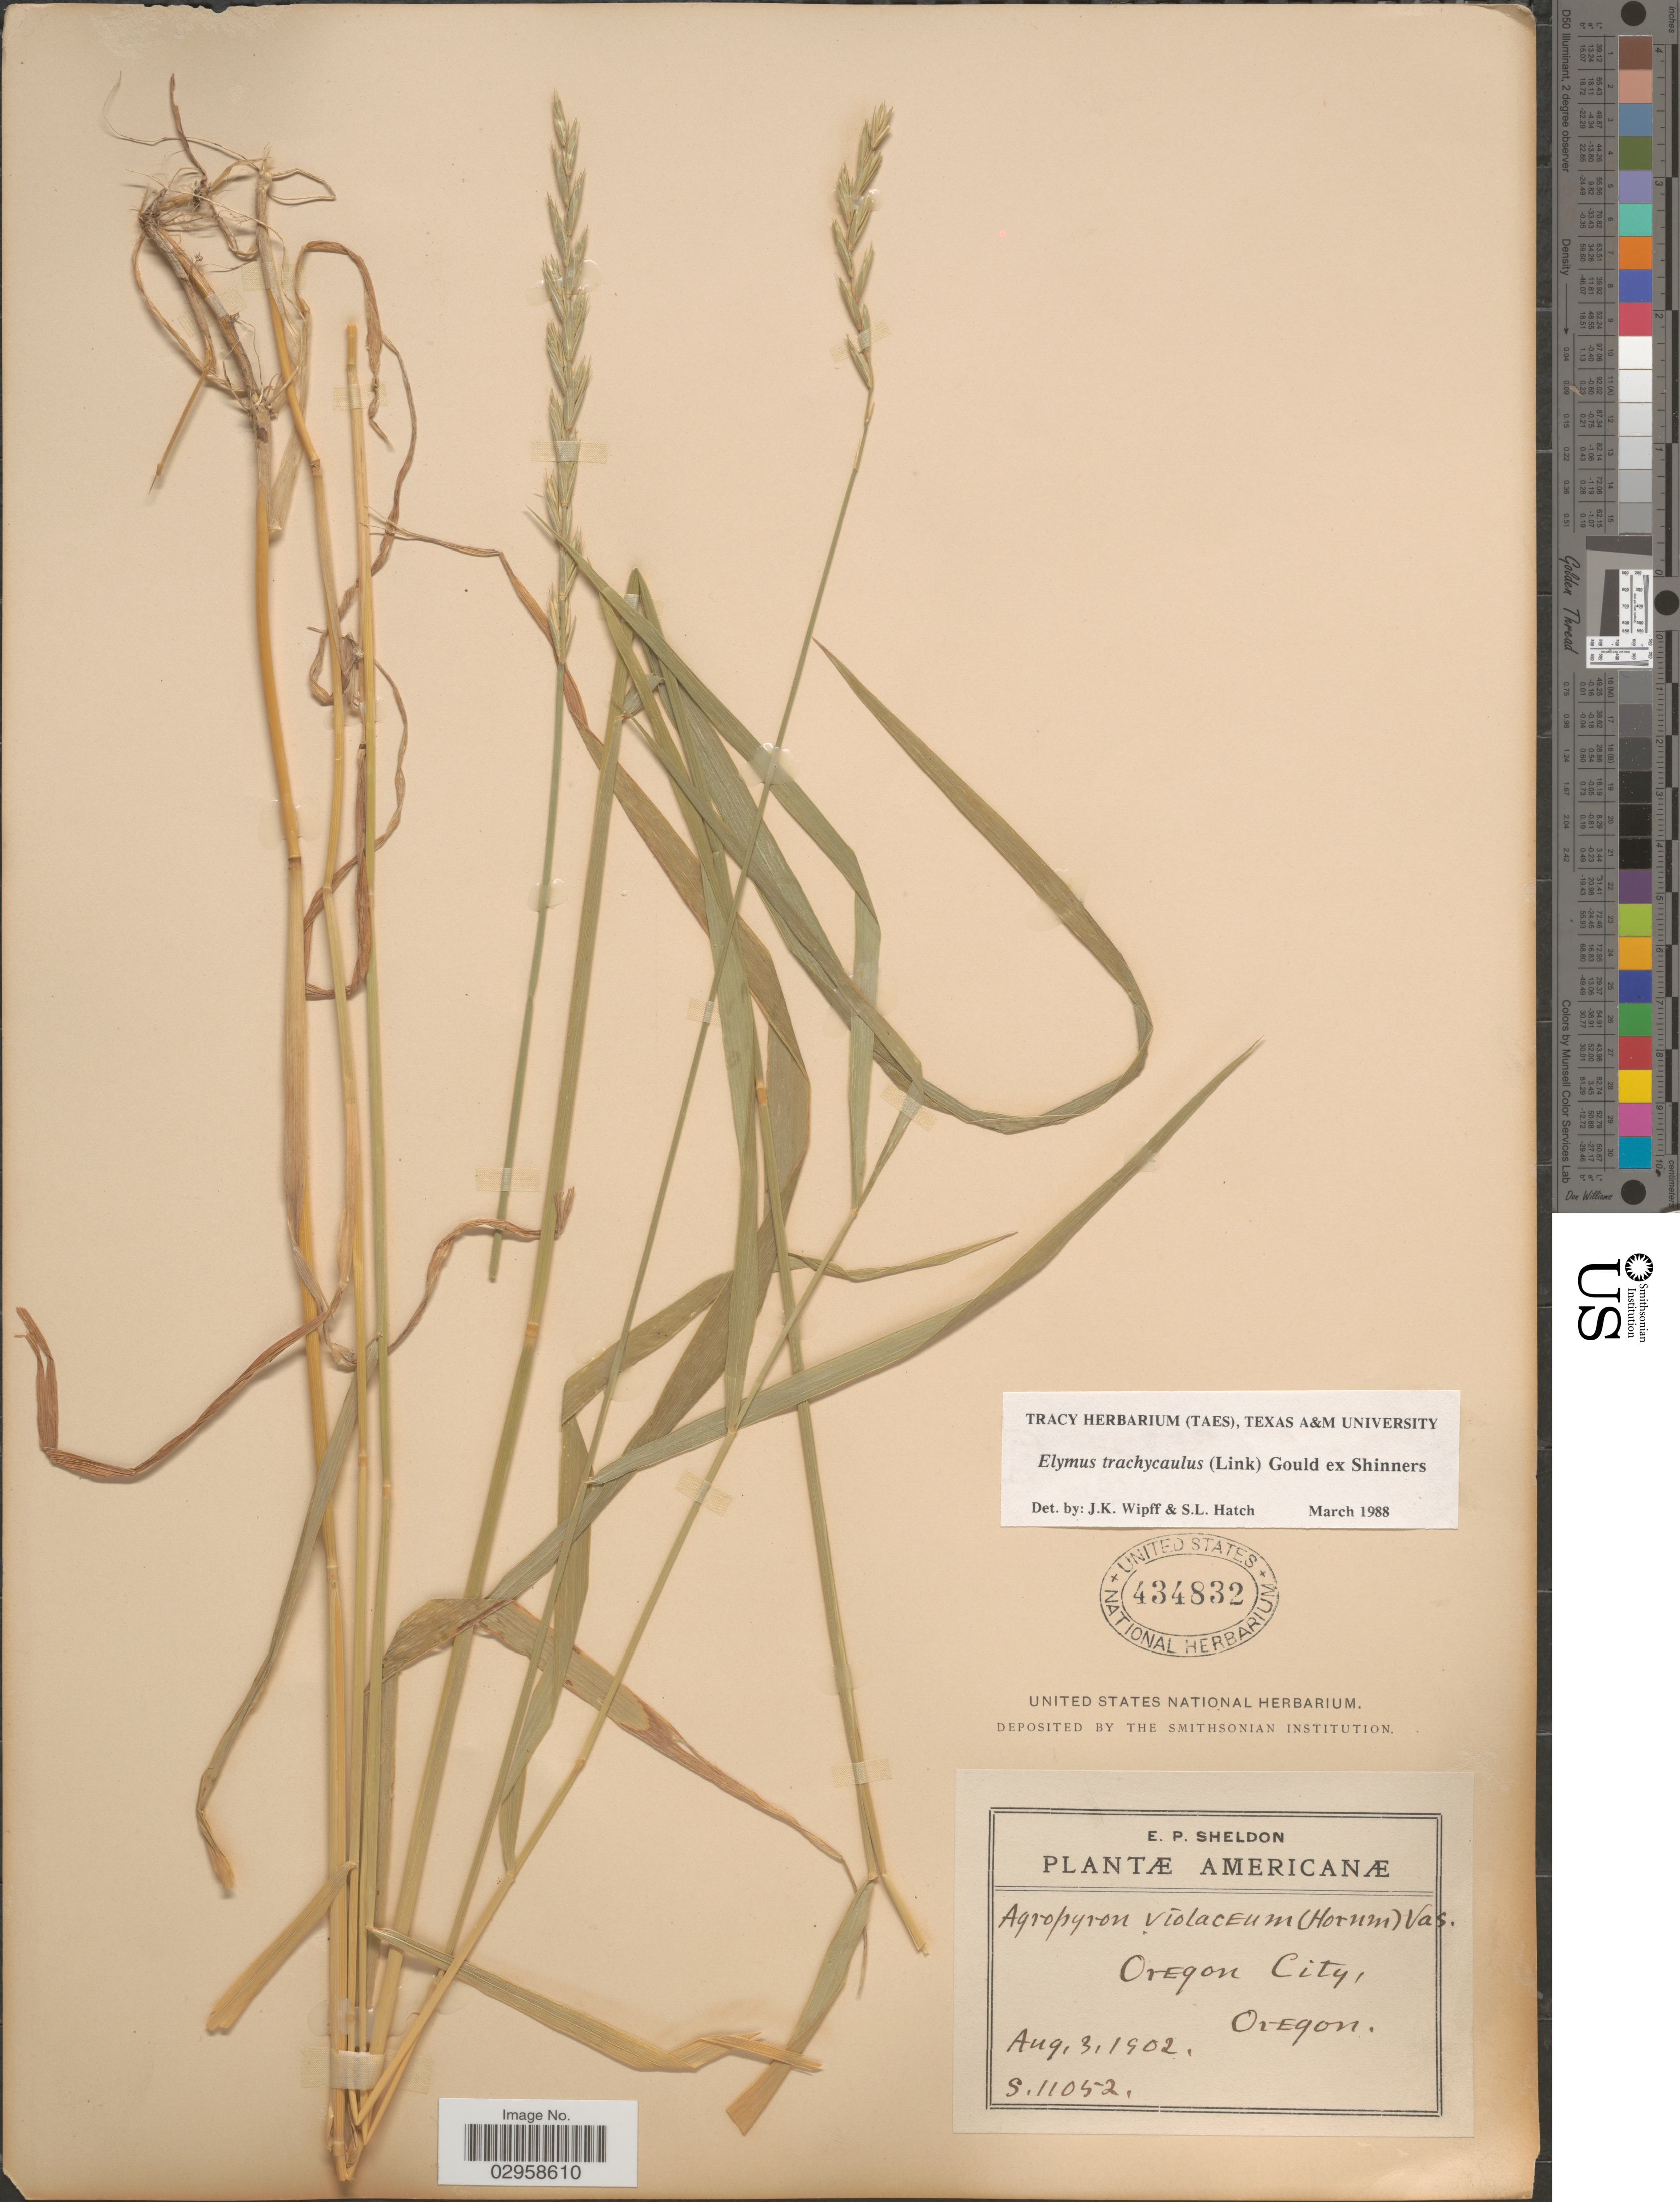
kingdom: Plantae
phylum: Tracheophyta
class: Liliopsida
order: Poales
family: Poaceae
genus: Elymus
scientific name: Elymus trachycaulus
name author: (Link) Gould ex Shinners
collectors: E. P. Sheldon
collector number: S11052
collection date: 1902-08-03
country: United States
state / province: Oregon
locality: Oregon City.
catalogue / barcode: US 434832